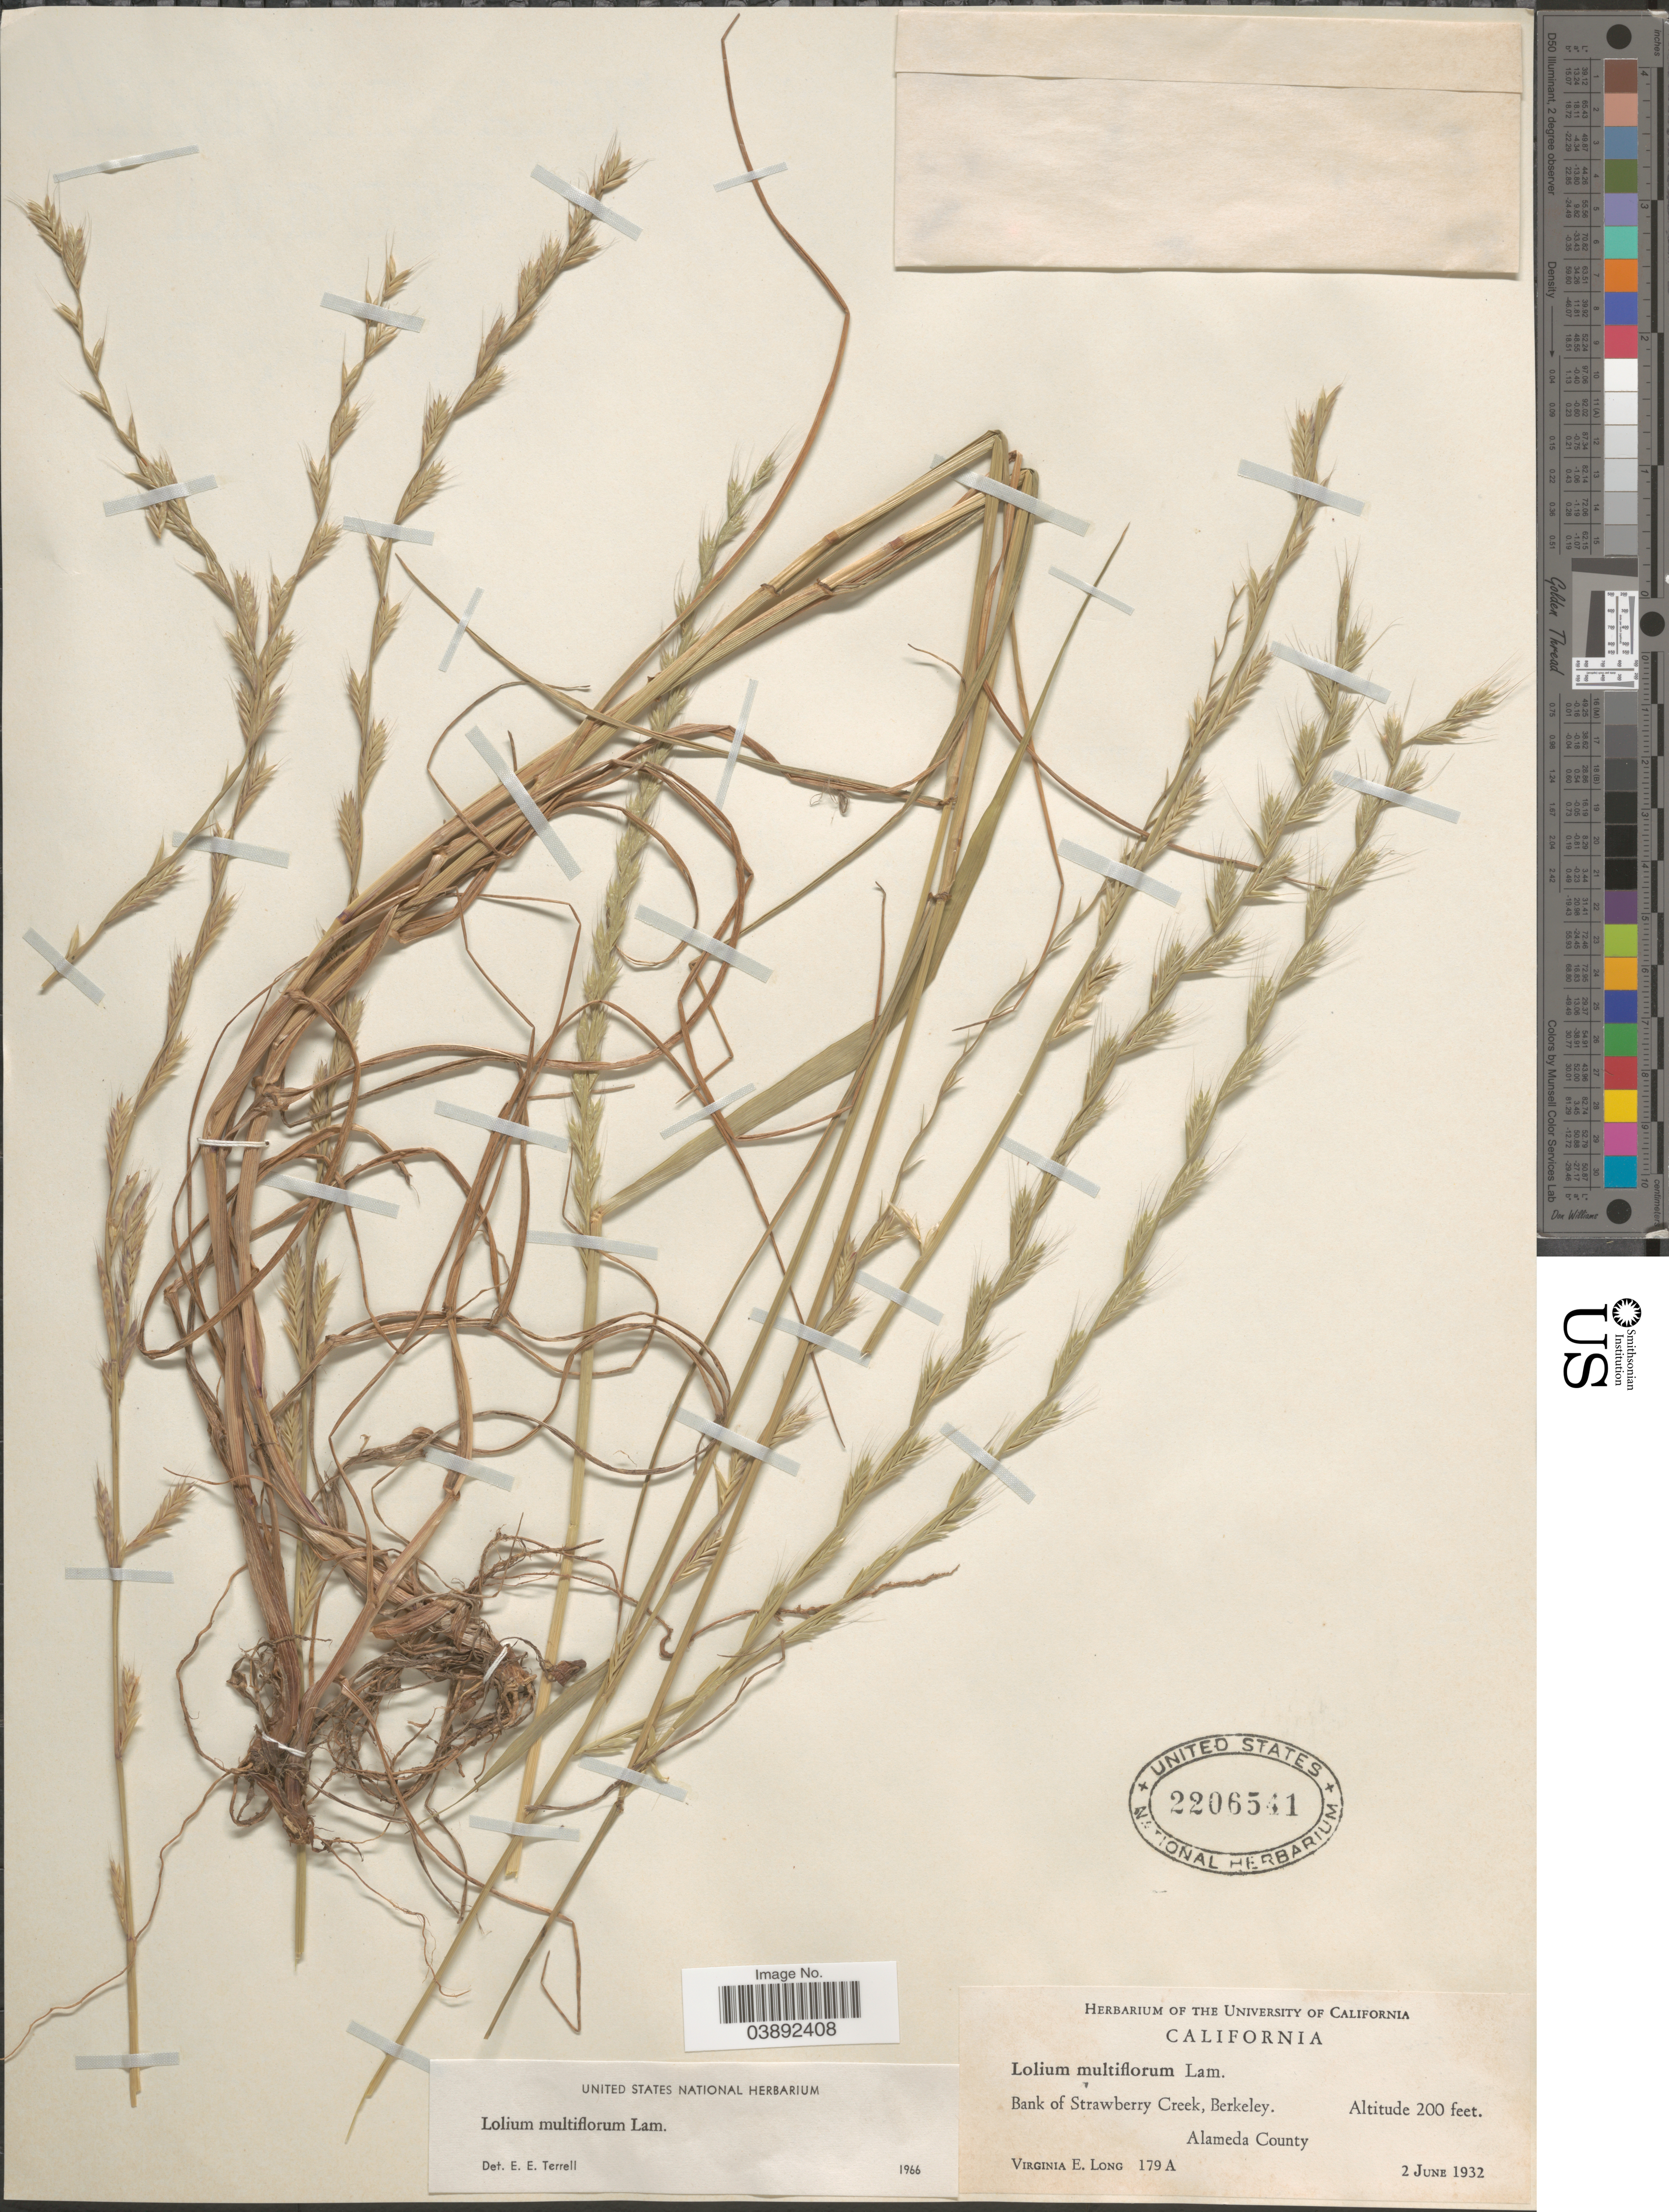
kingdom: Plantae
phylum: Tracheophyta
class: Liliopsida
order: Poales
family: Poaceae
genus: Lolium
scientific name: Lolium multiflorum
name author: Lam.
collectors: V. Long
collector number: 179 A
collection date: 1932-06-02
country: United States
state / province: California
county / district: Alameda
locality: Bank of Strawberry Creek, Berkeley. Alameda County.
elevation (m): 61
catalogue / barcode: US 2206541